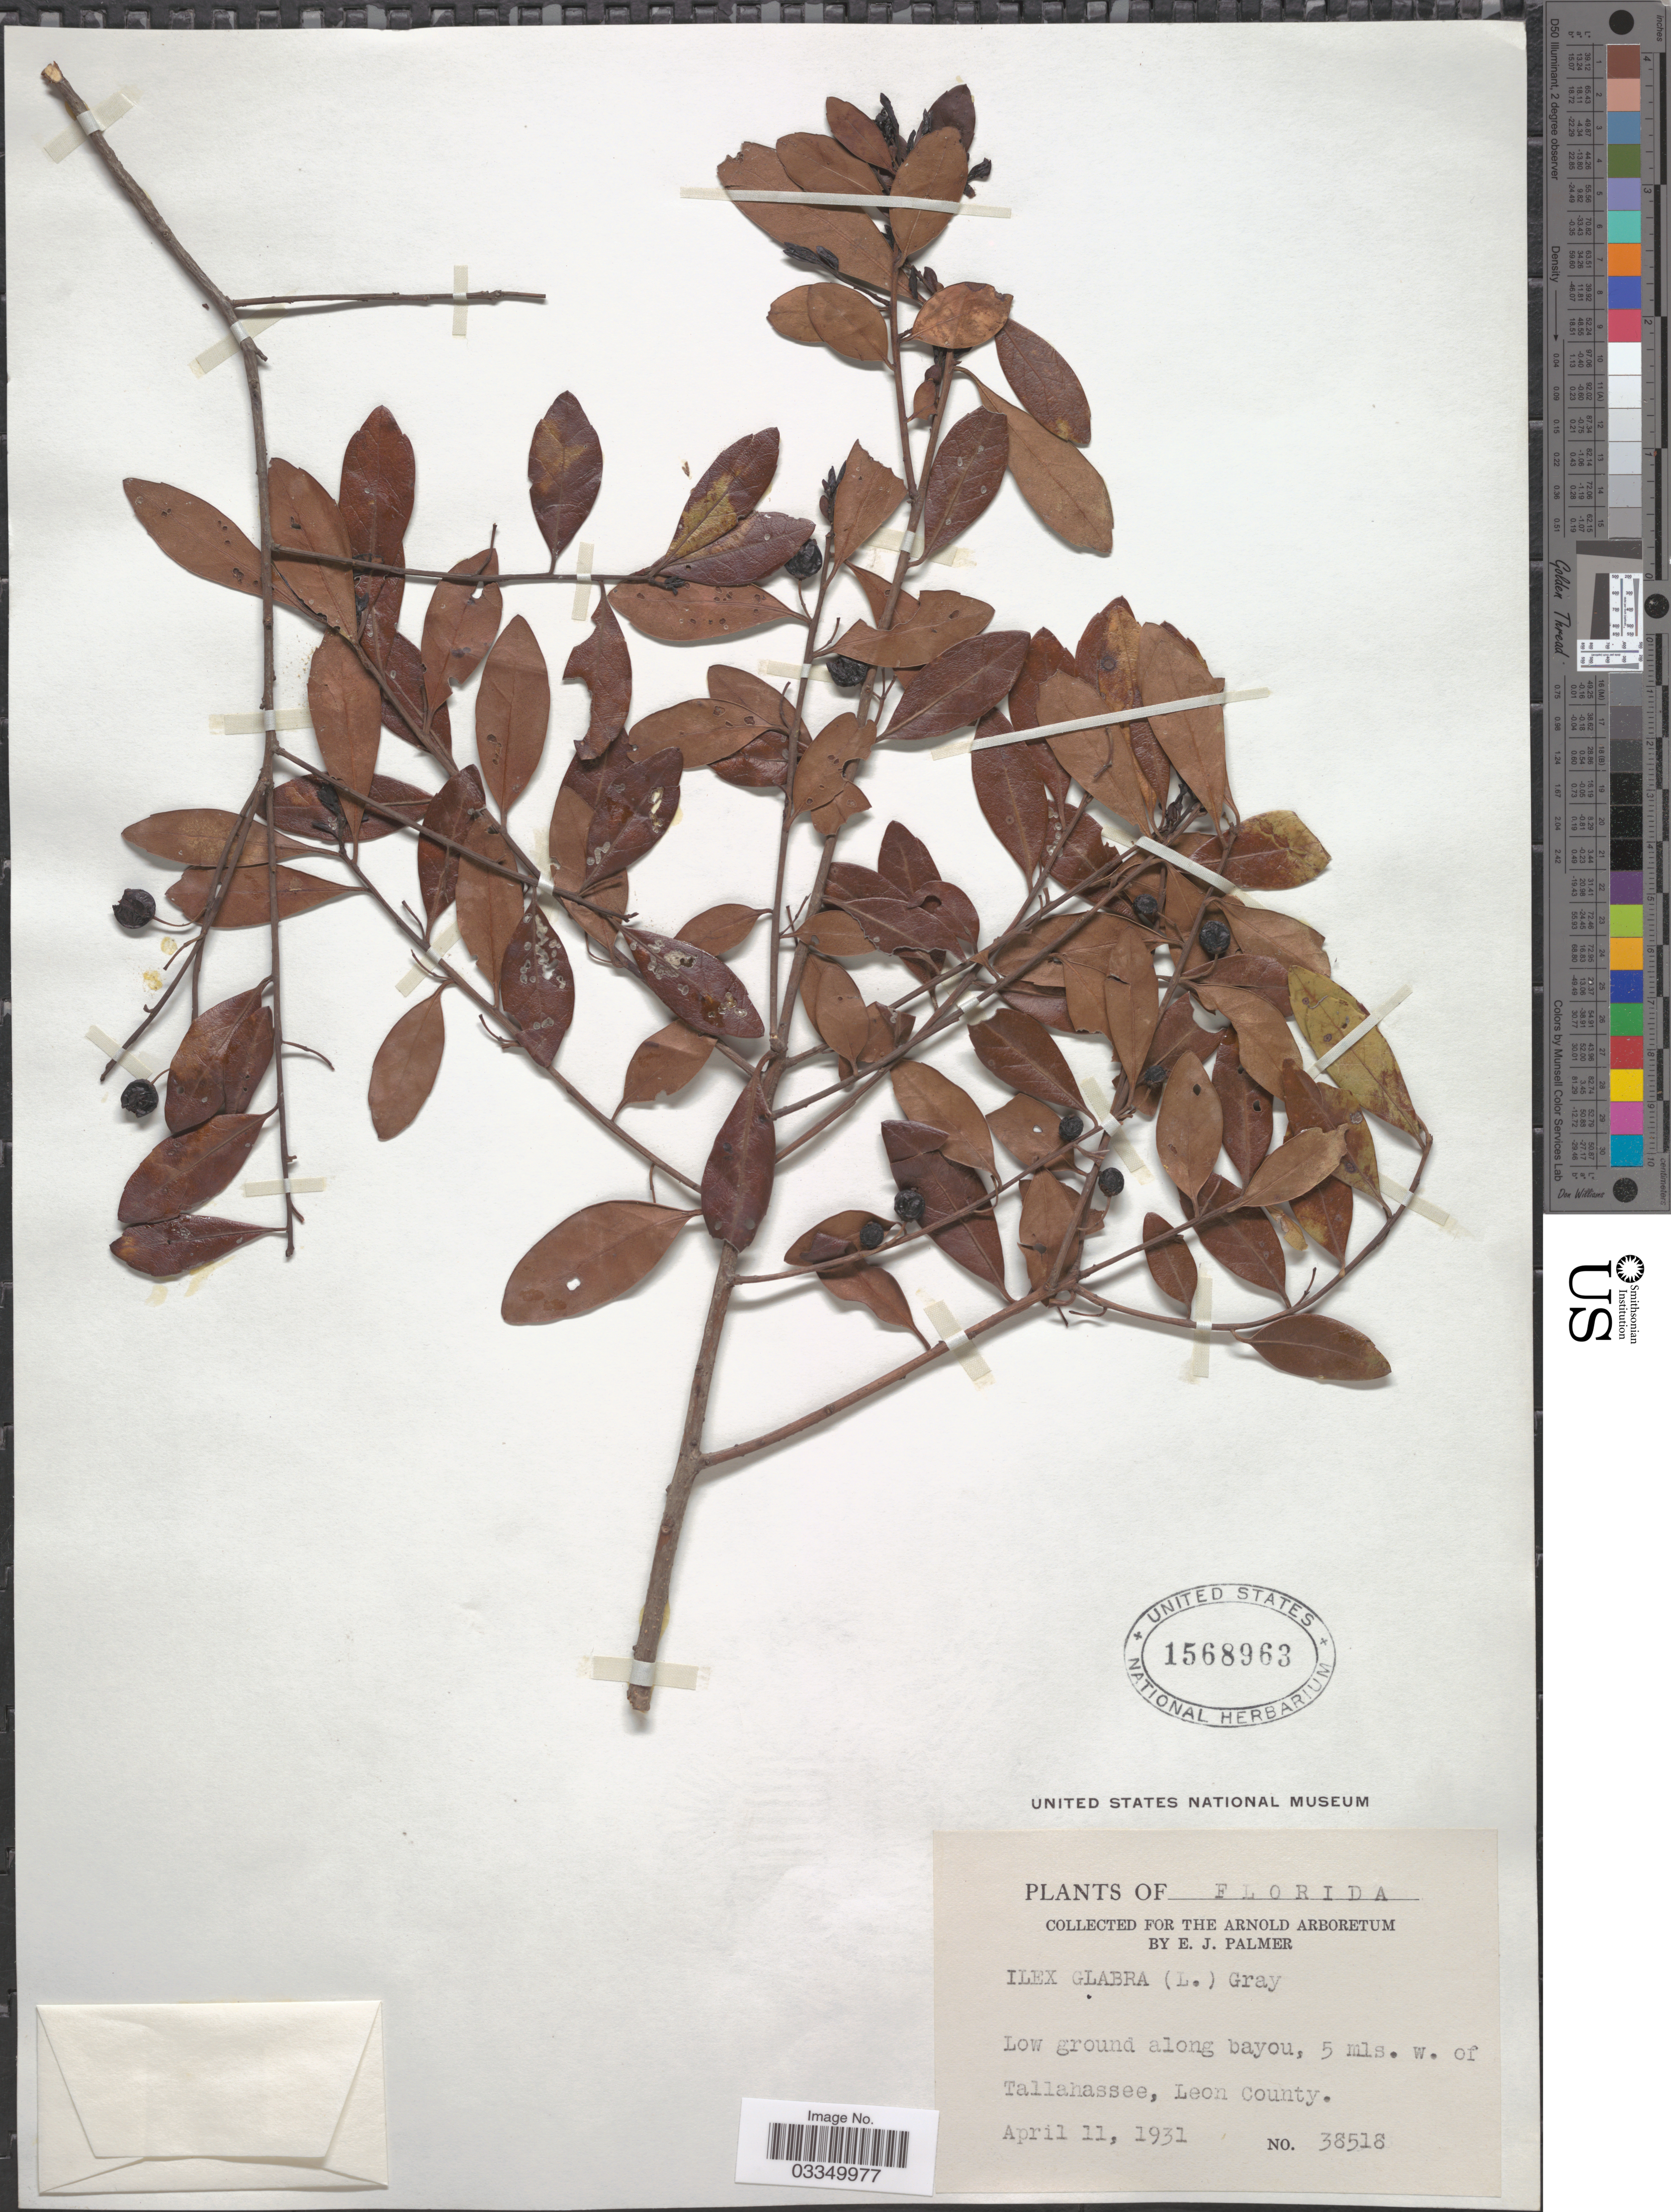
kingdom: Plantae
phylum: Tracheophyta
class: Magnoliopsida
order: Aquifoliales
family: Aquifoliaceae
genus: Ilex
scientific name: Ilex glabra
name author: (L.) A. Gray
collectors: E. J. Palmer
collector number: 38518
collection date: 1931-04-11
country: United States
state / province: Florida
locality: Low ground along bayou, 5 mls. w. of Tallahassee, Leon County.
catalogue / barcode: US 1568963